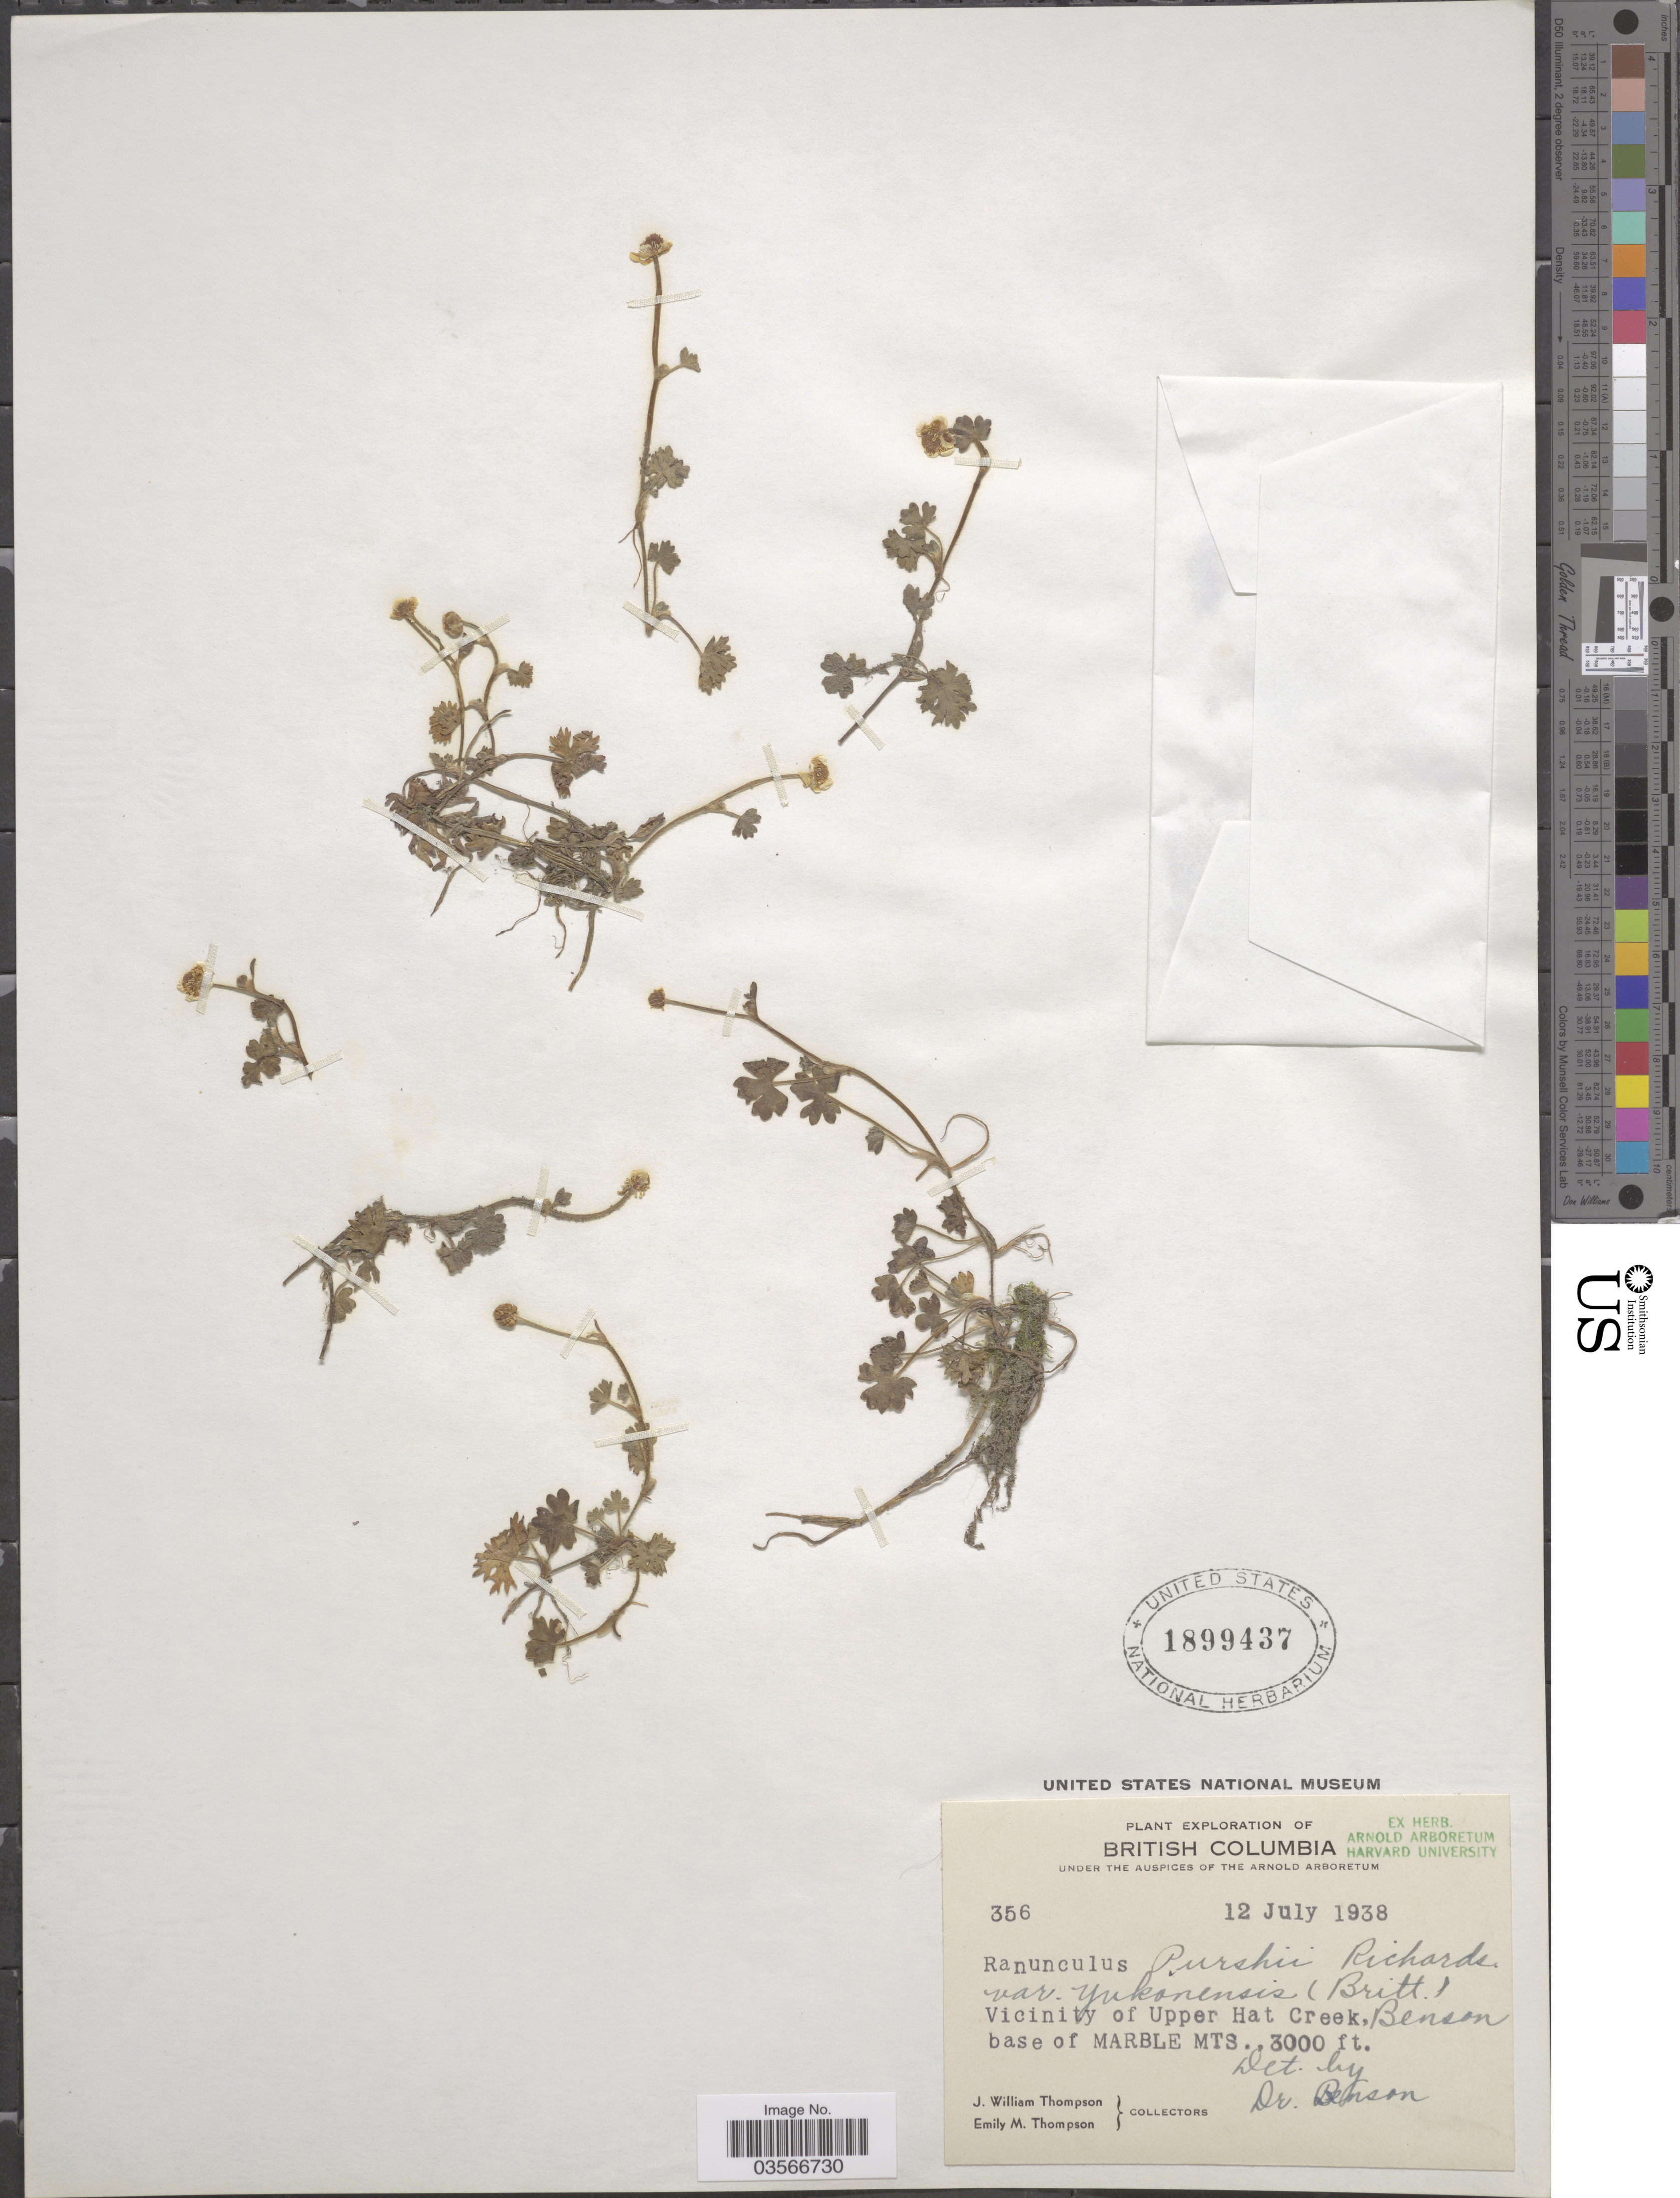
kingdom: Plantae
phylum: Tracheophyta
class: Magnoliopsida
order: Ranunculales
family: Ranunculaceae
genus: Ranunculus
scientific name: Ranunculus gmelinii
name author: DC.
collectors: J. W. Thompson & E. M. Thompson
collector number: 356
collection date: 1938-07-12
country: Canada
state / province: British Columbia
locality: Vicinity of Upper Hat Creek, Benson base of Marble Mts.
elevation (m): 914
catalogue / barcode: US 1899437